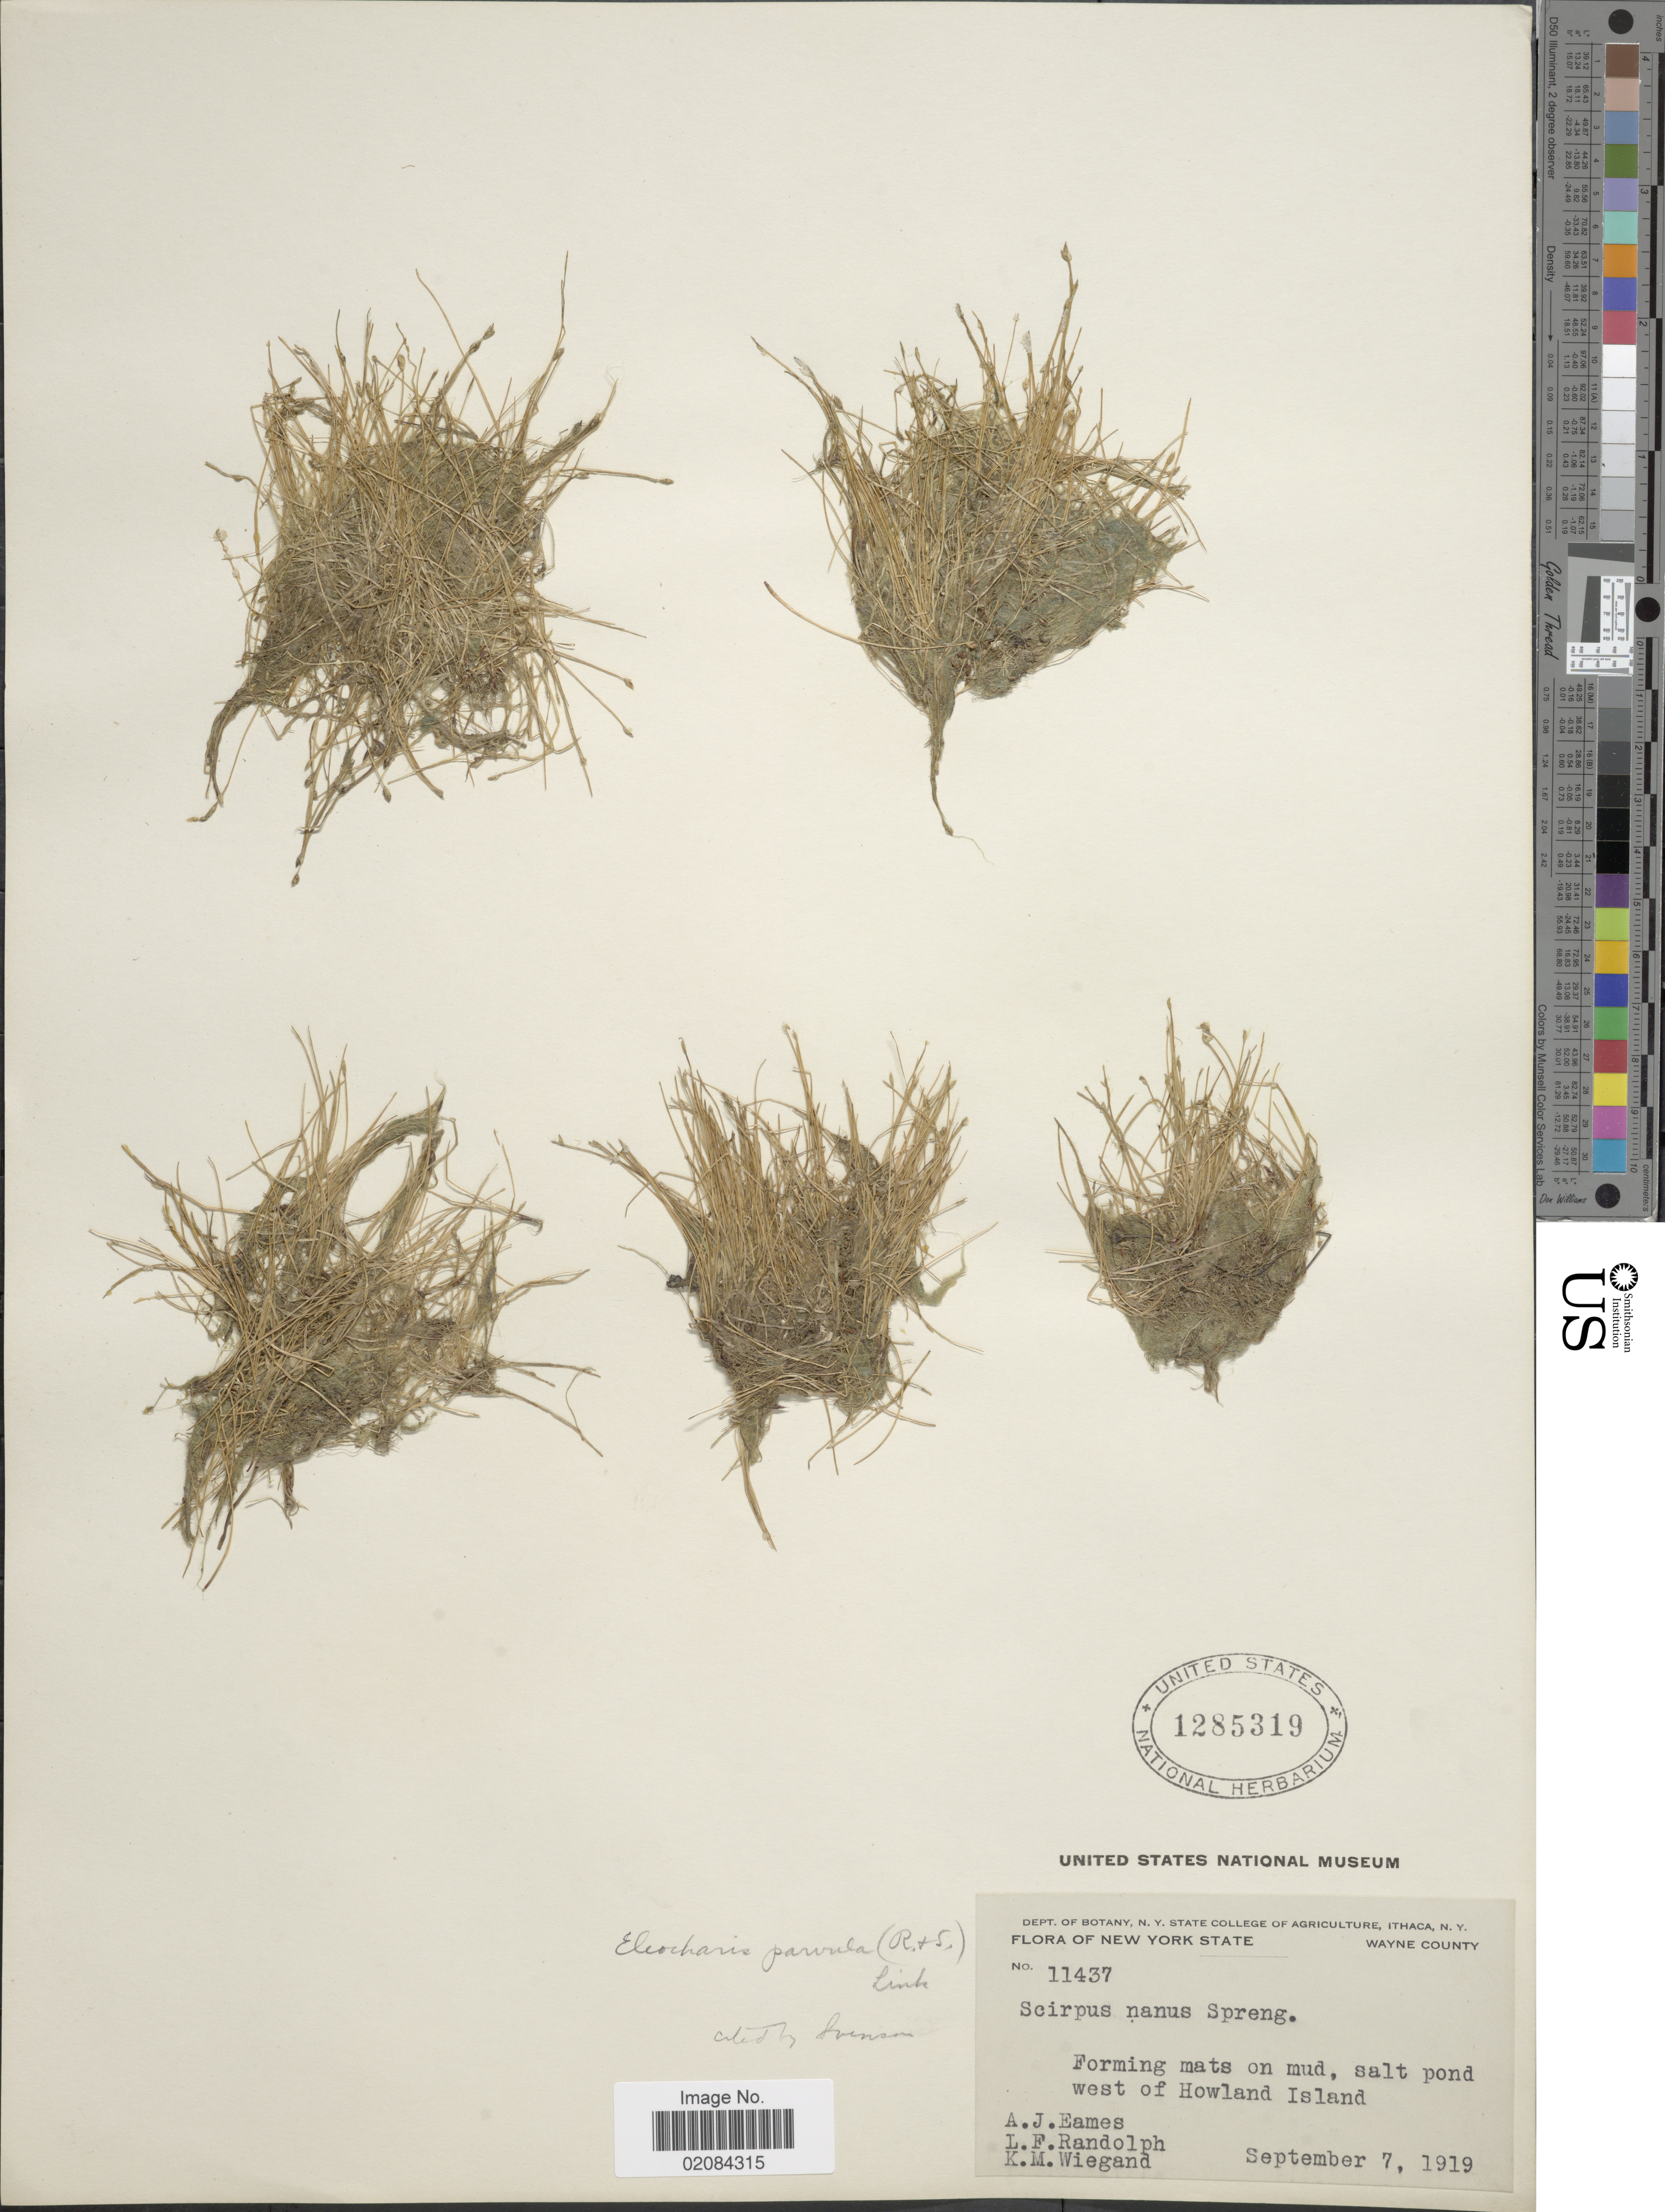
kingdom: Plantae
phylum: Tracheophyta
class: Liliopsida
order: Poales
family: Cyperaceae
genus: Eleocharis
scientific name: Eleocharis parvula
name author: (Roem. & Schult.) Link ex Williams et al.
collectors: A. J. Eames, L. F. Randolph & K. M. Wiegand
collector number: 11437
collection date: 1919-09-07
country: United States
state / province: New York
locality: New York State, Forming mats on mud, salt pond west of Howland Island.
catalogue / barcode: US 1285319